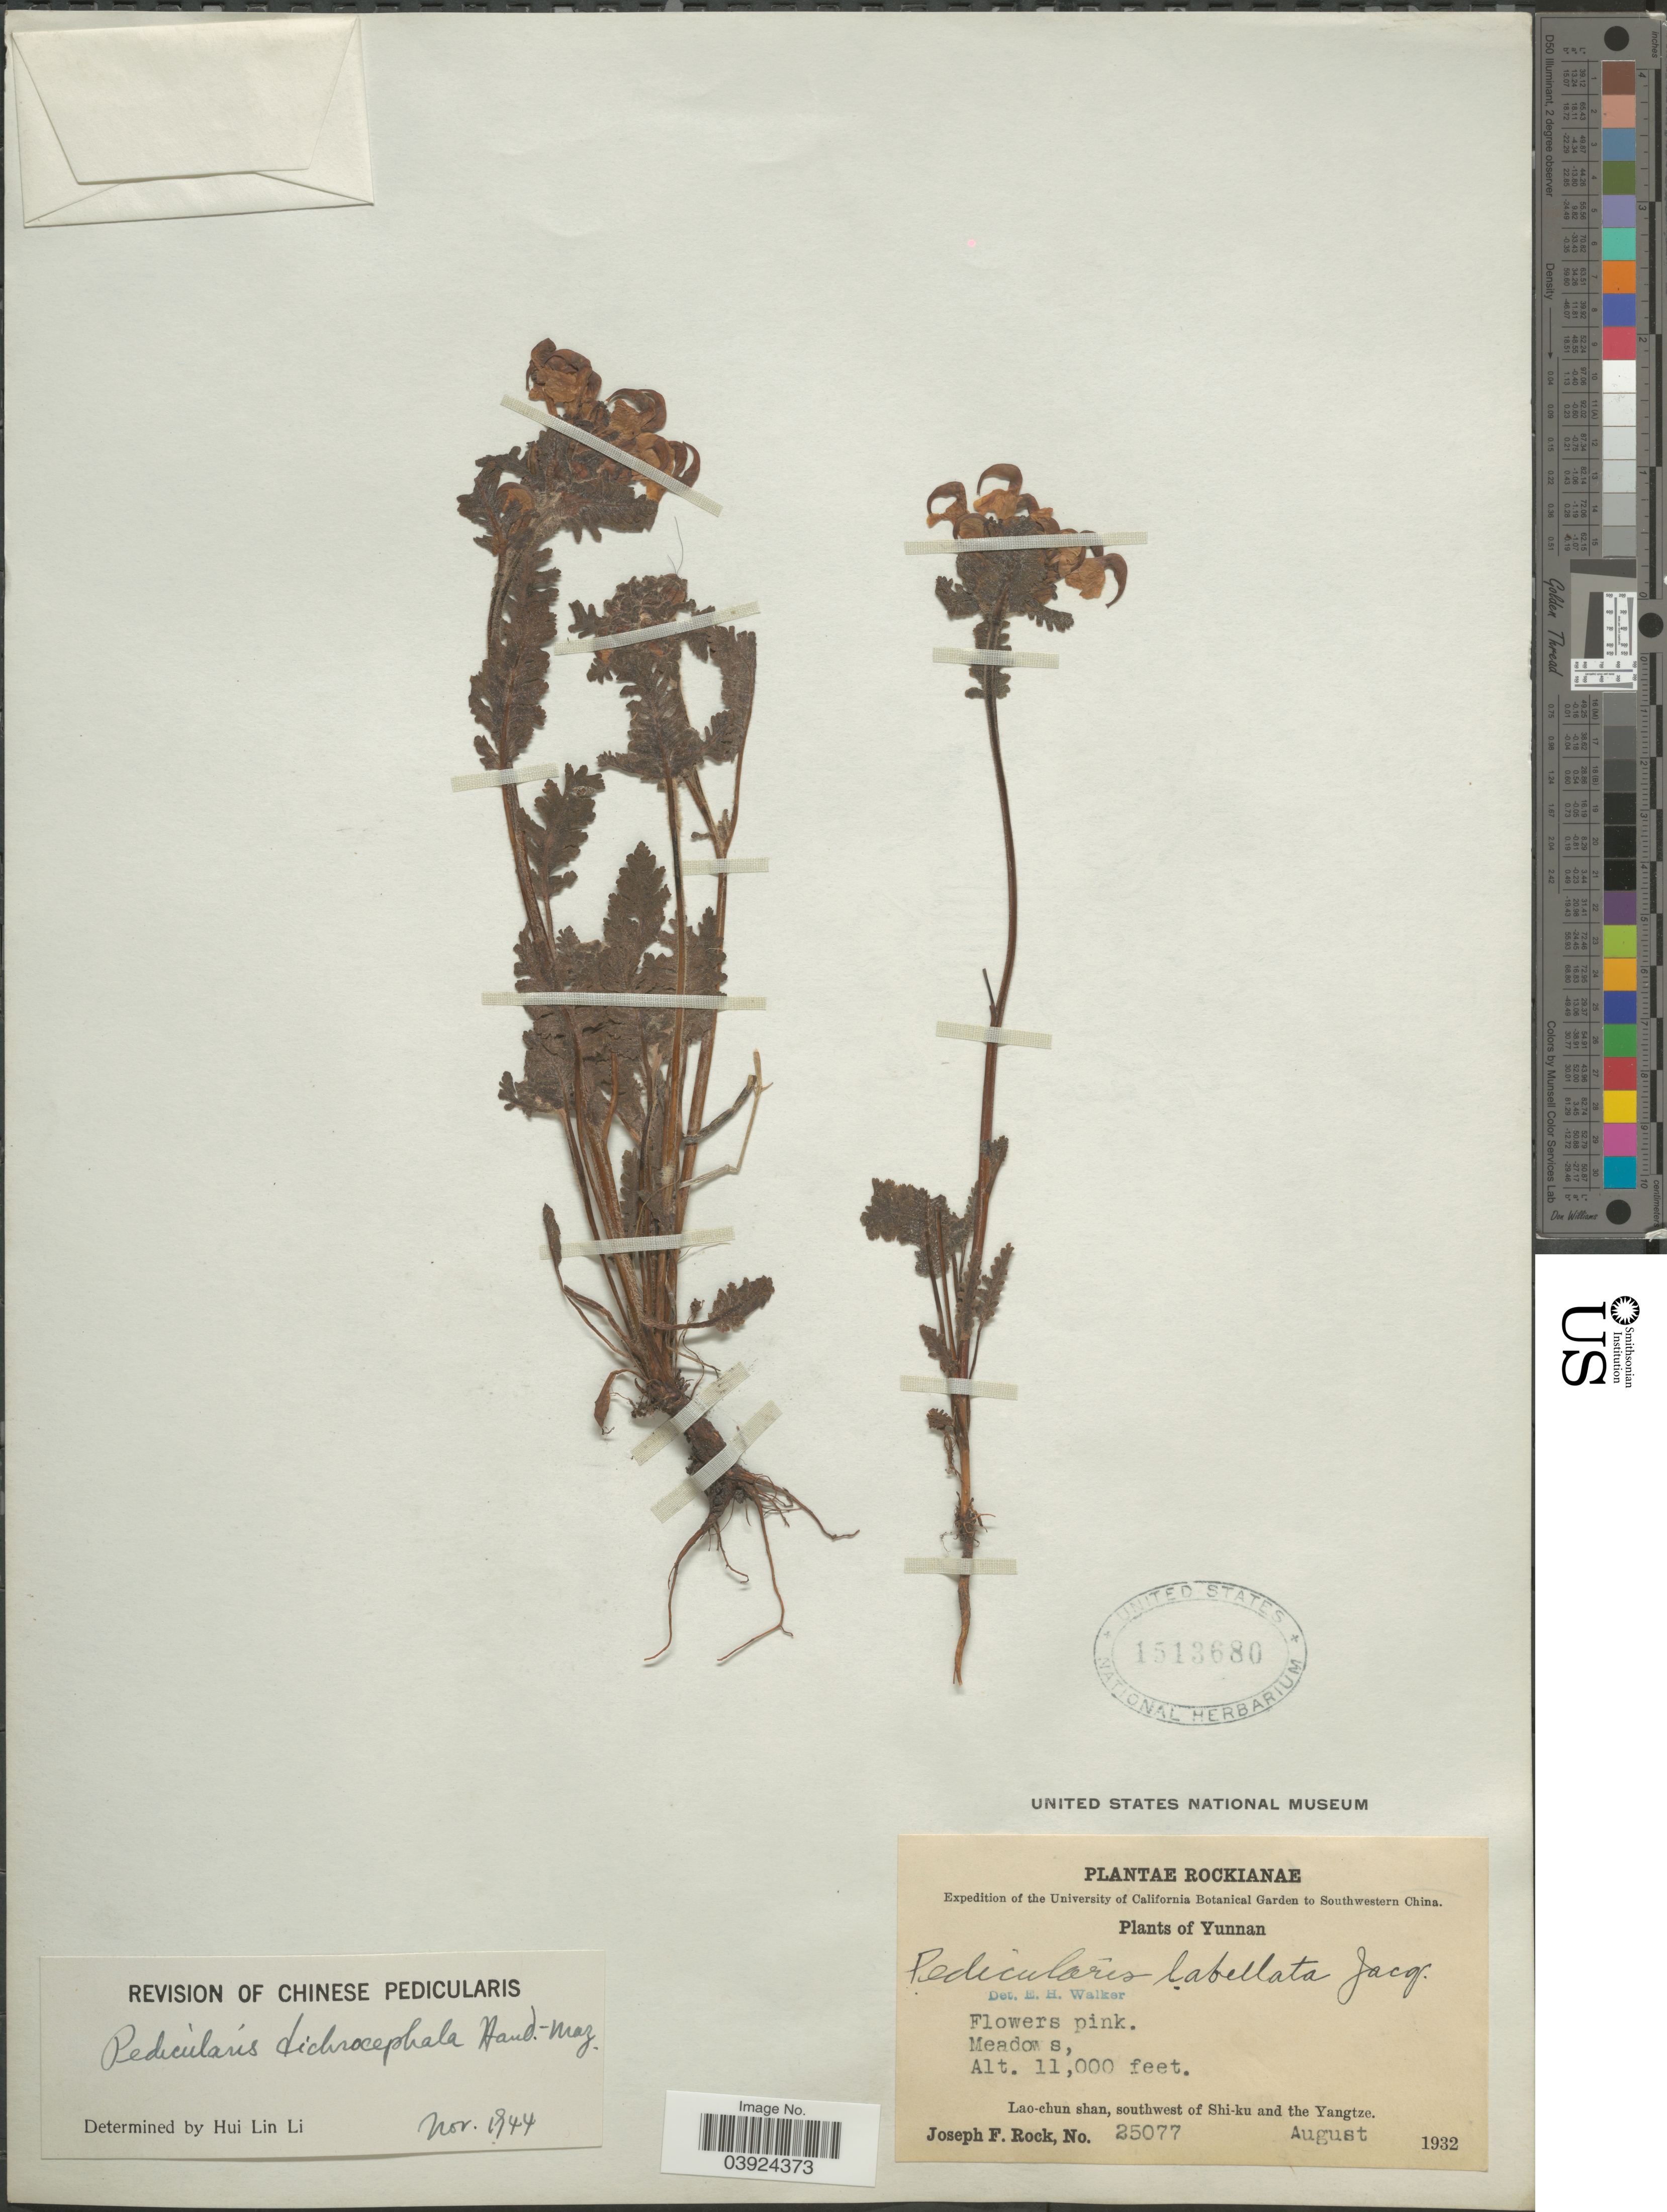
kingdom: Plantae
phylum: Tracheophyta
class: Magnoliopsida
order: Lamiales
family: Orobanchaceae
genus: Pedicularis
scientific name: Pedicularis dichrocephala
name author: Hand.-Mazz.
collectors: J. F. Rock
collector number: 25077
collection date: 1932-08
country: China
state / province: Yunnan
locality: Southwestern China. Lao-chun shan, southwest of Shi-ku and the Yangtze.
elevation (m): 3353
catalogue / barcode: US 1513680